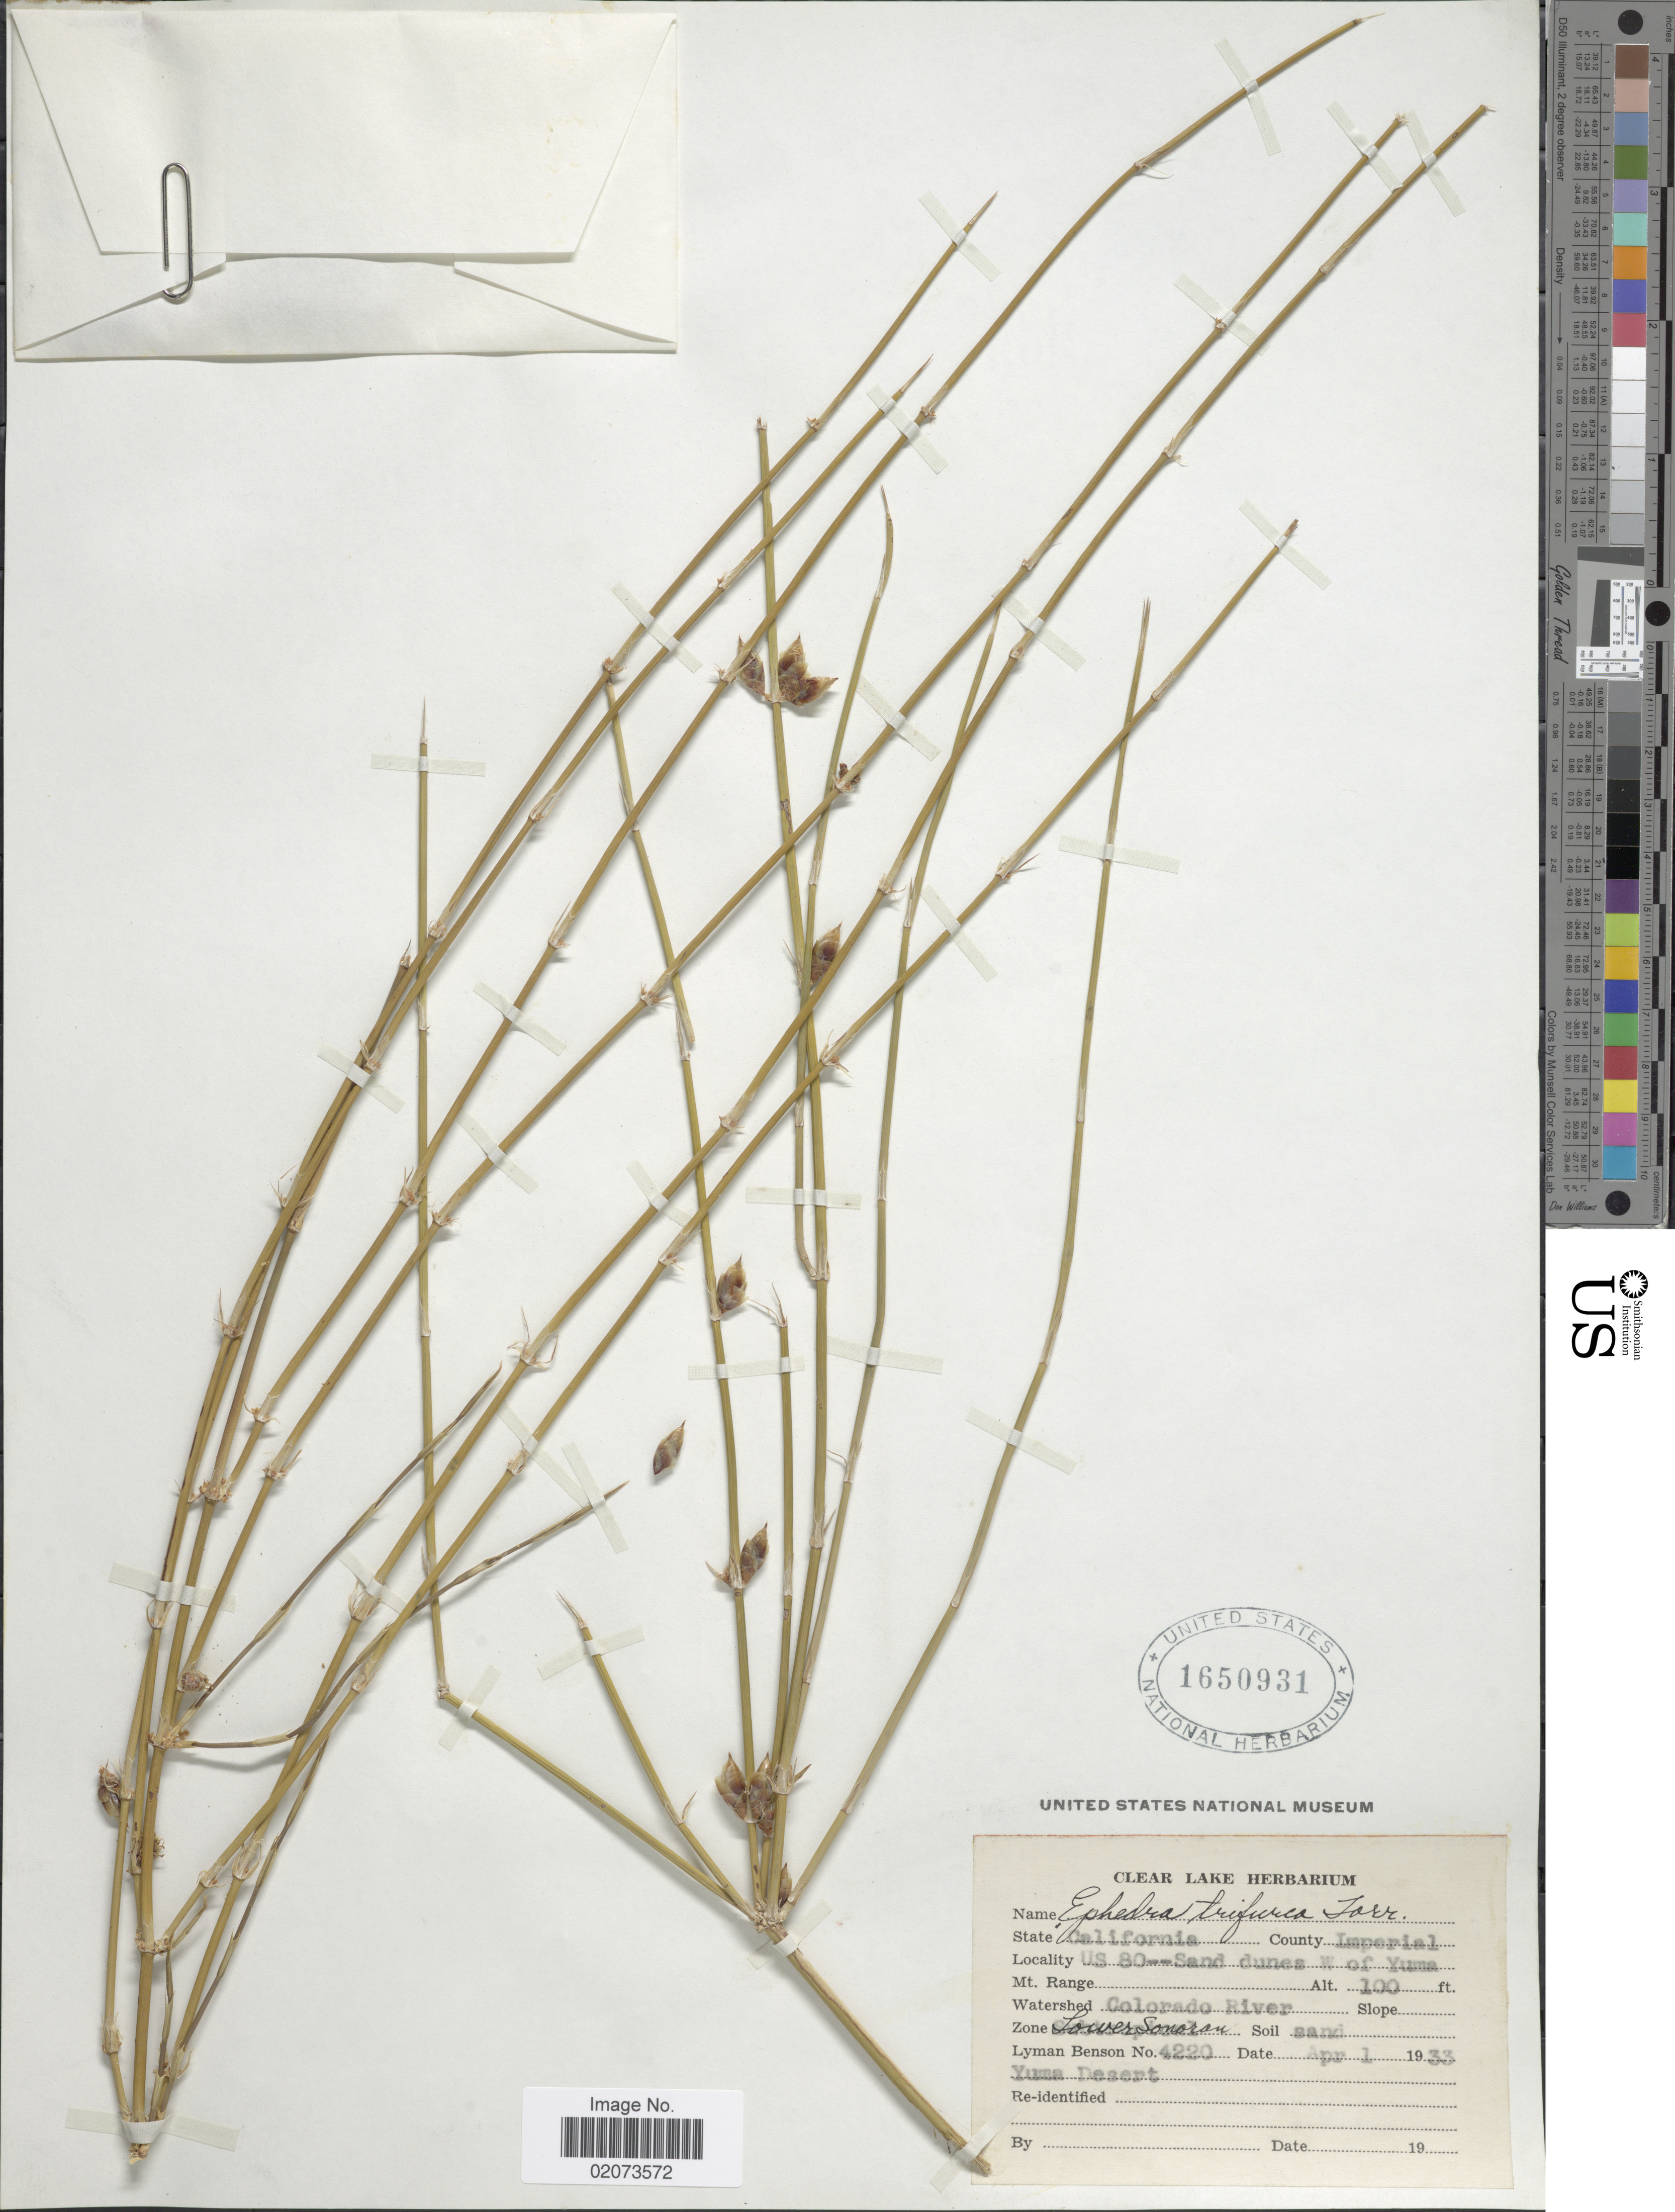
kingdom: Plantae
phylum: Tracheophyta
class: Gnetopsida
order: Ephedrales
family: Ephedraceae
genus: Ephedra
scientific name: Ephedra trifurca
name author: Torr. ex S. Watson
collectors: L. D. Benson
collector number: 4220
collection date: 1933-04-01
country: United States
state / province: California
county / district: Imperial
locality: County Imperial, US 80, sand dunes W of Yuma, Mt. Range, Colorado River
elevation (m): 30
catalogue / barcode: US 1650931